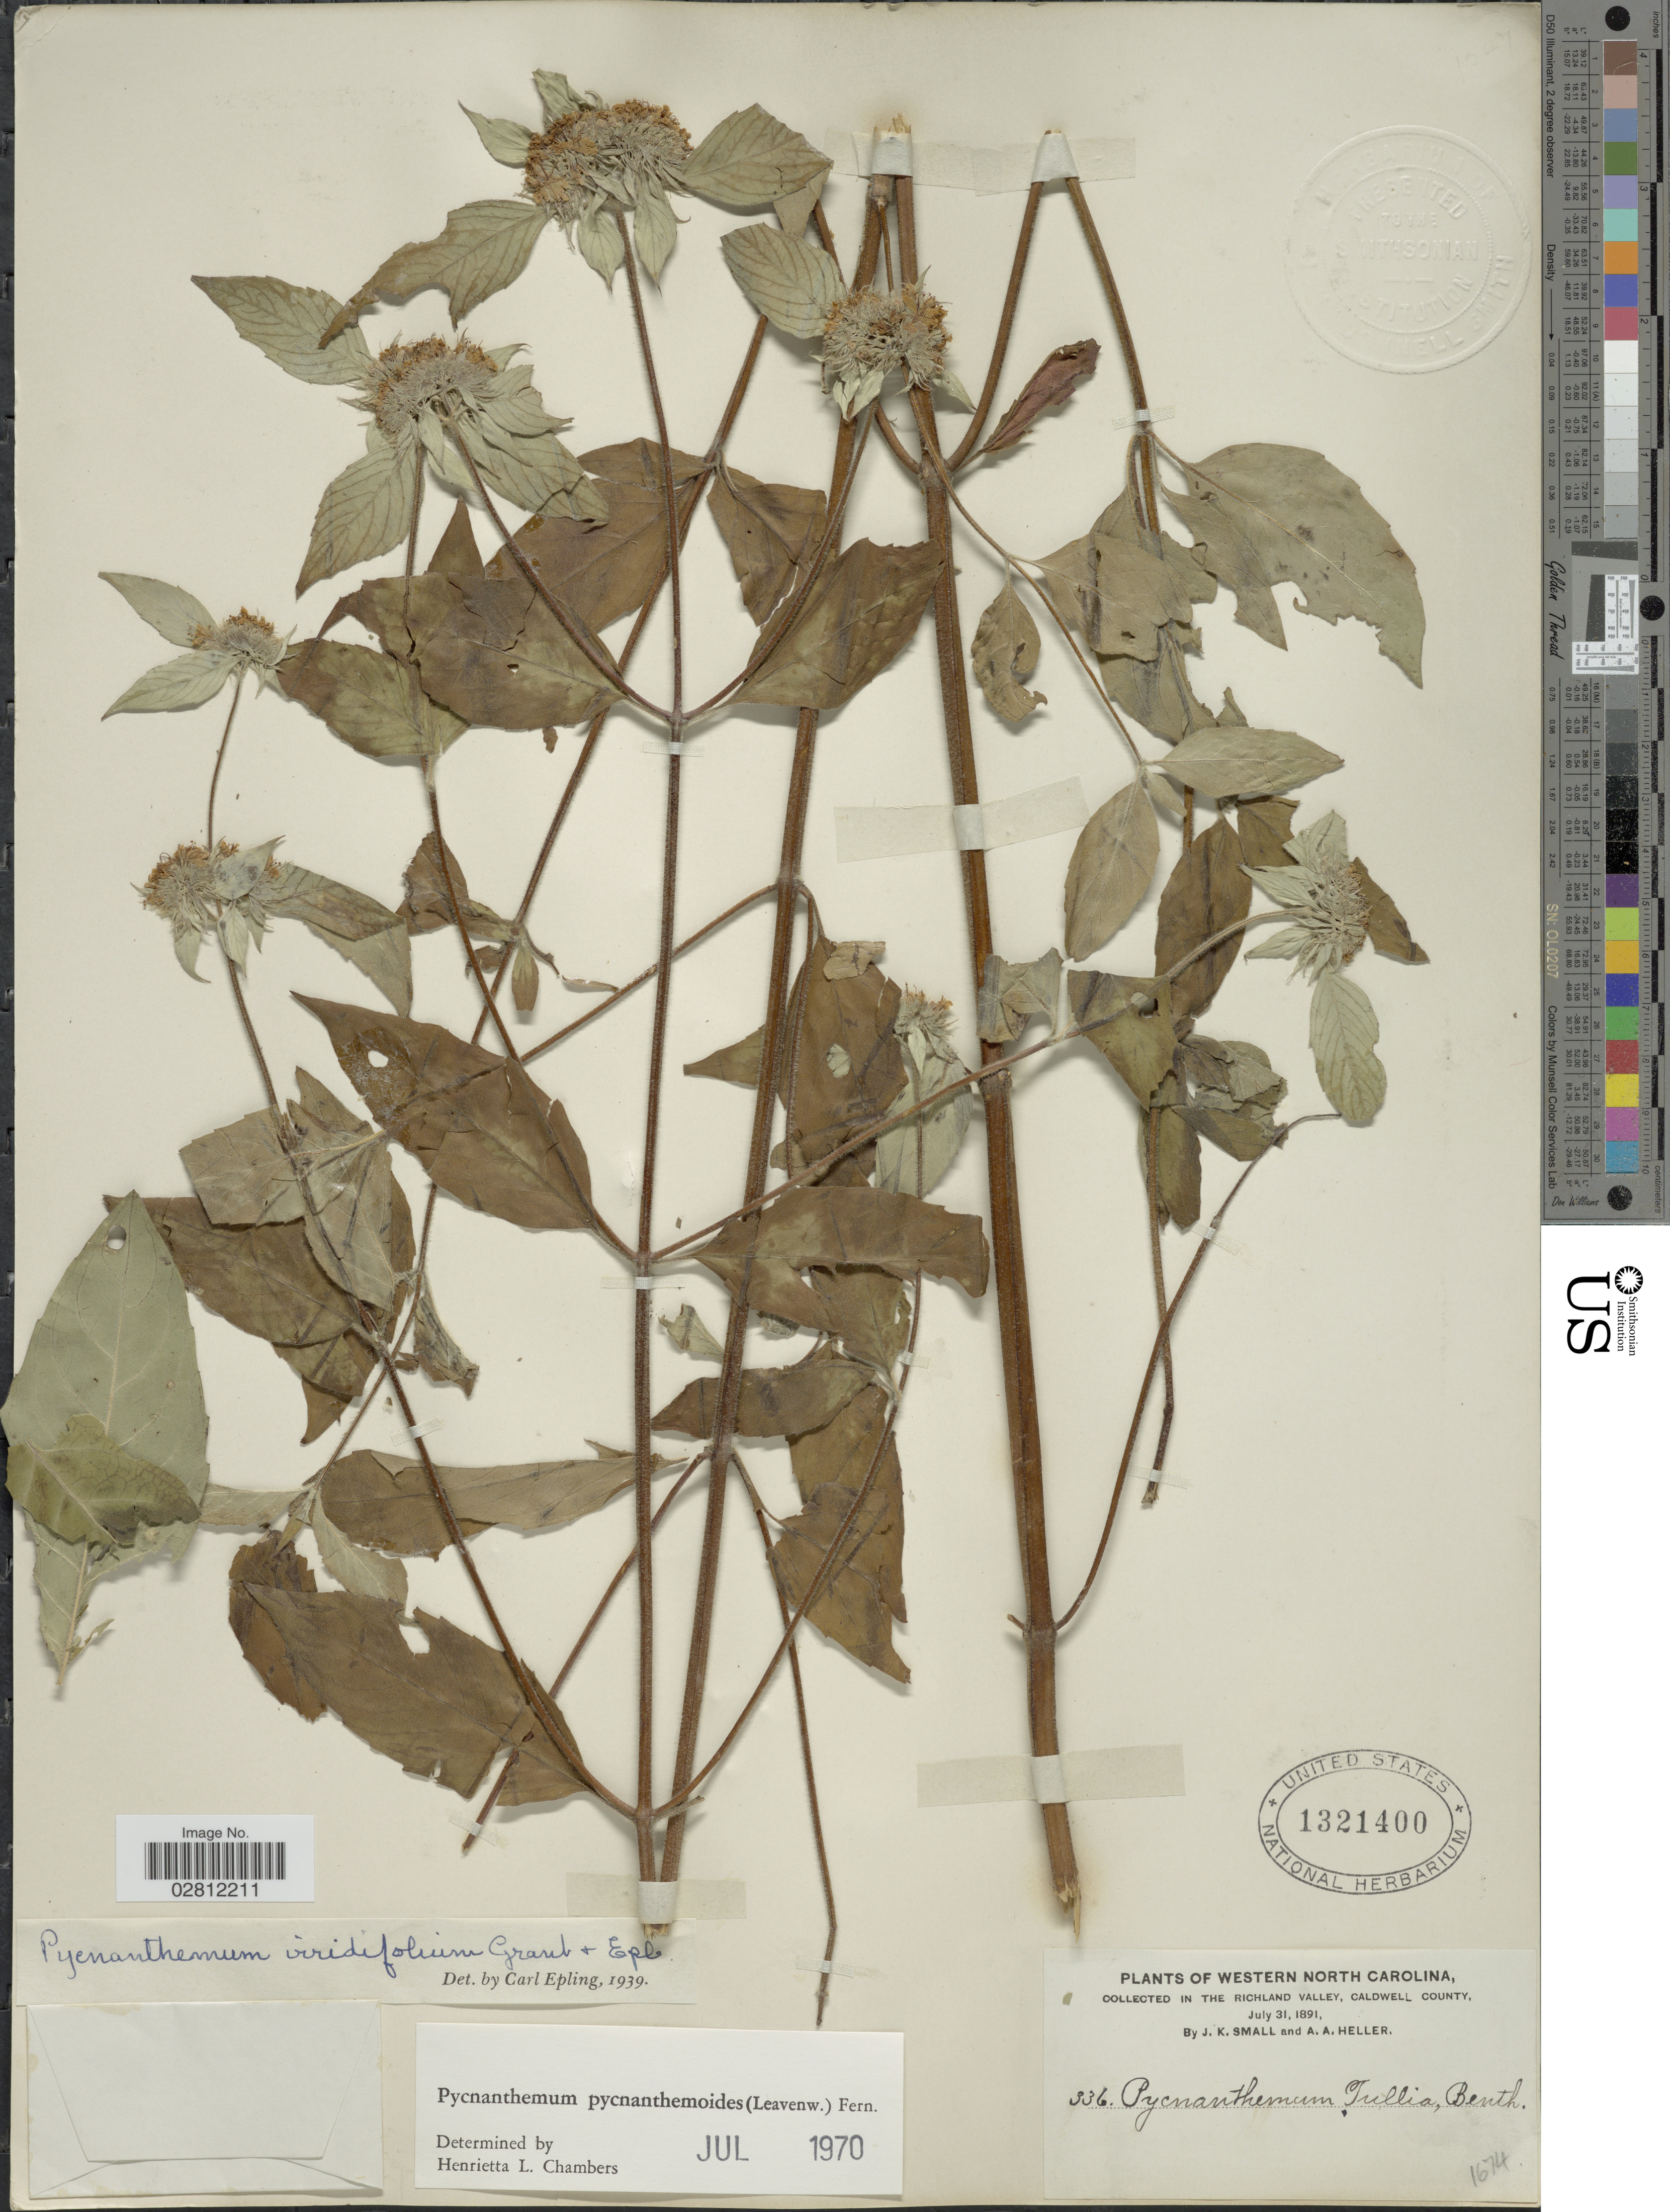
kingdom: Plantae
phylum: Tracheophyta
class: Magnoliopsida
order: Lamiales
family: Lamiaceae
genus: Pycnanthemum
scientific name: Pycnanthemum viridifolium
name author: E. Grant & Epling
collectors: J. K. Small & A. A. Heller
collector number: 336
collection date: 1891-07-31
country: United States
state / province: North Carolina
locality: Western North Carolina, Richland Valley, Caldwell County.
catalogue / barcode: US 1321400